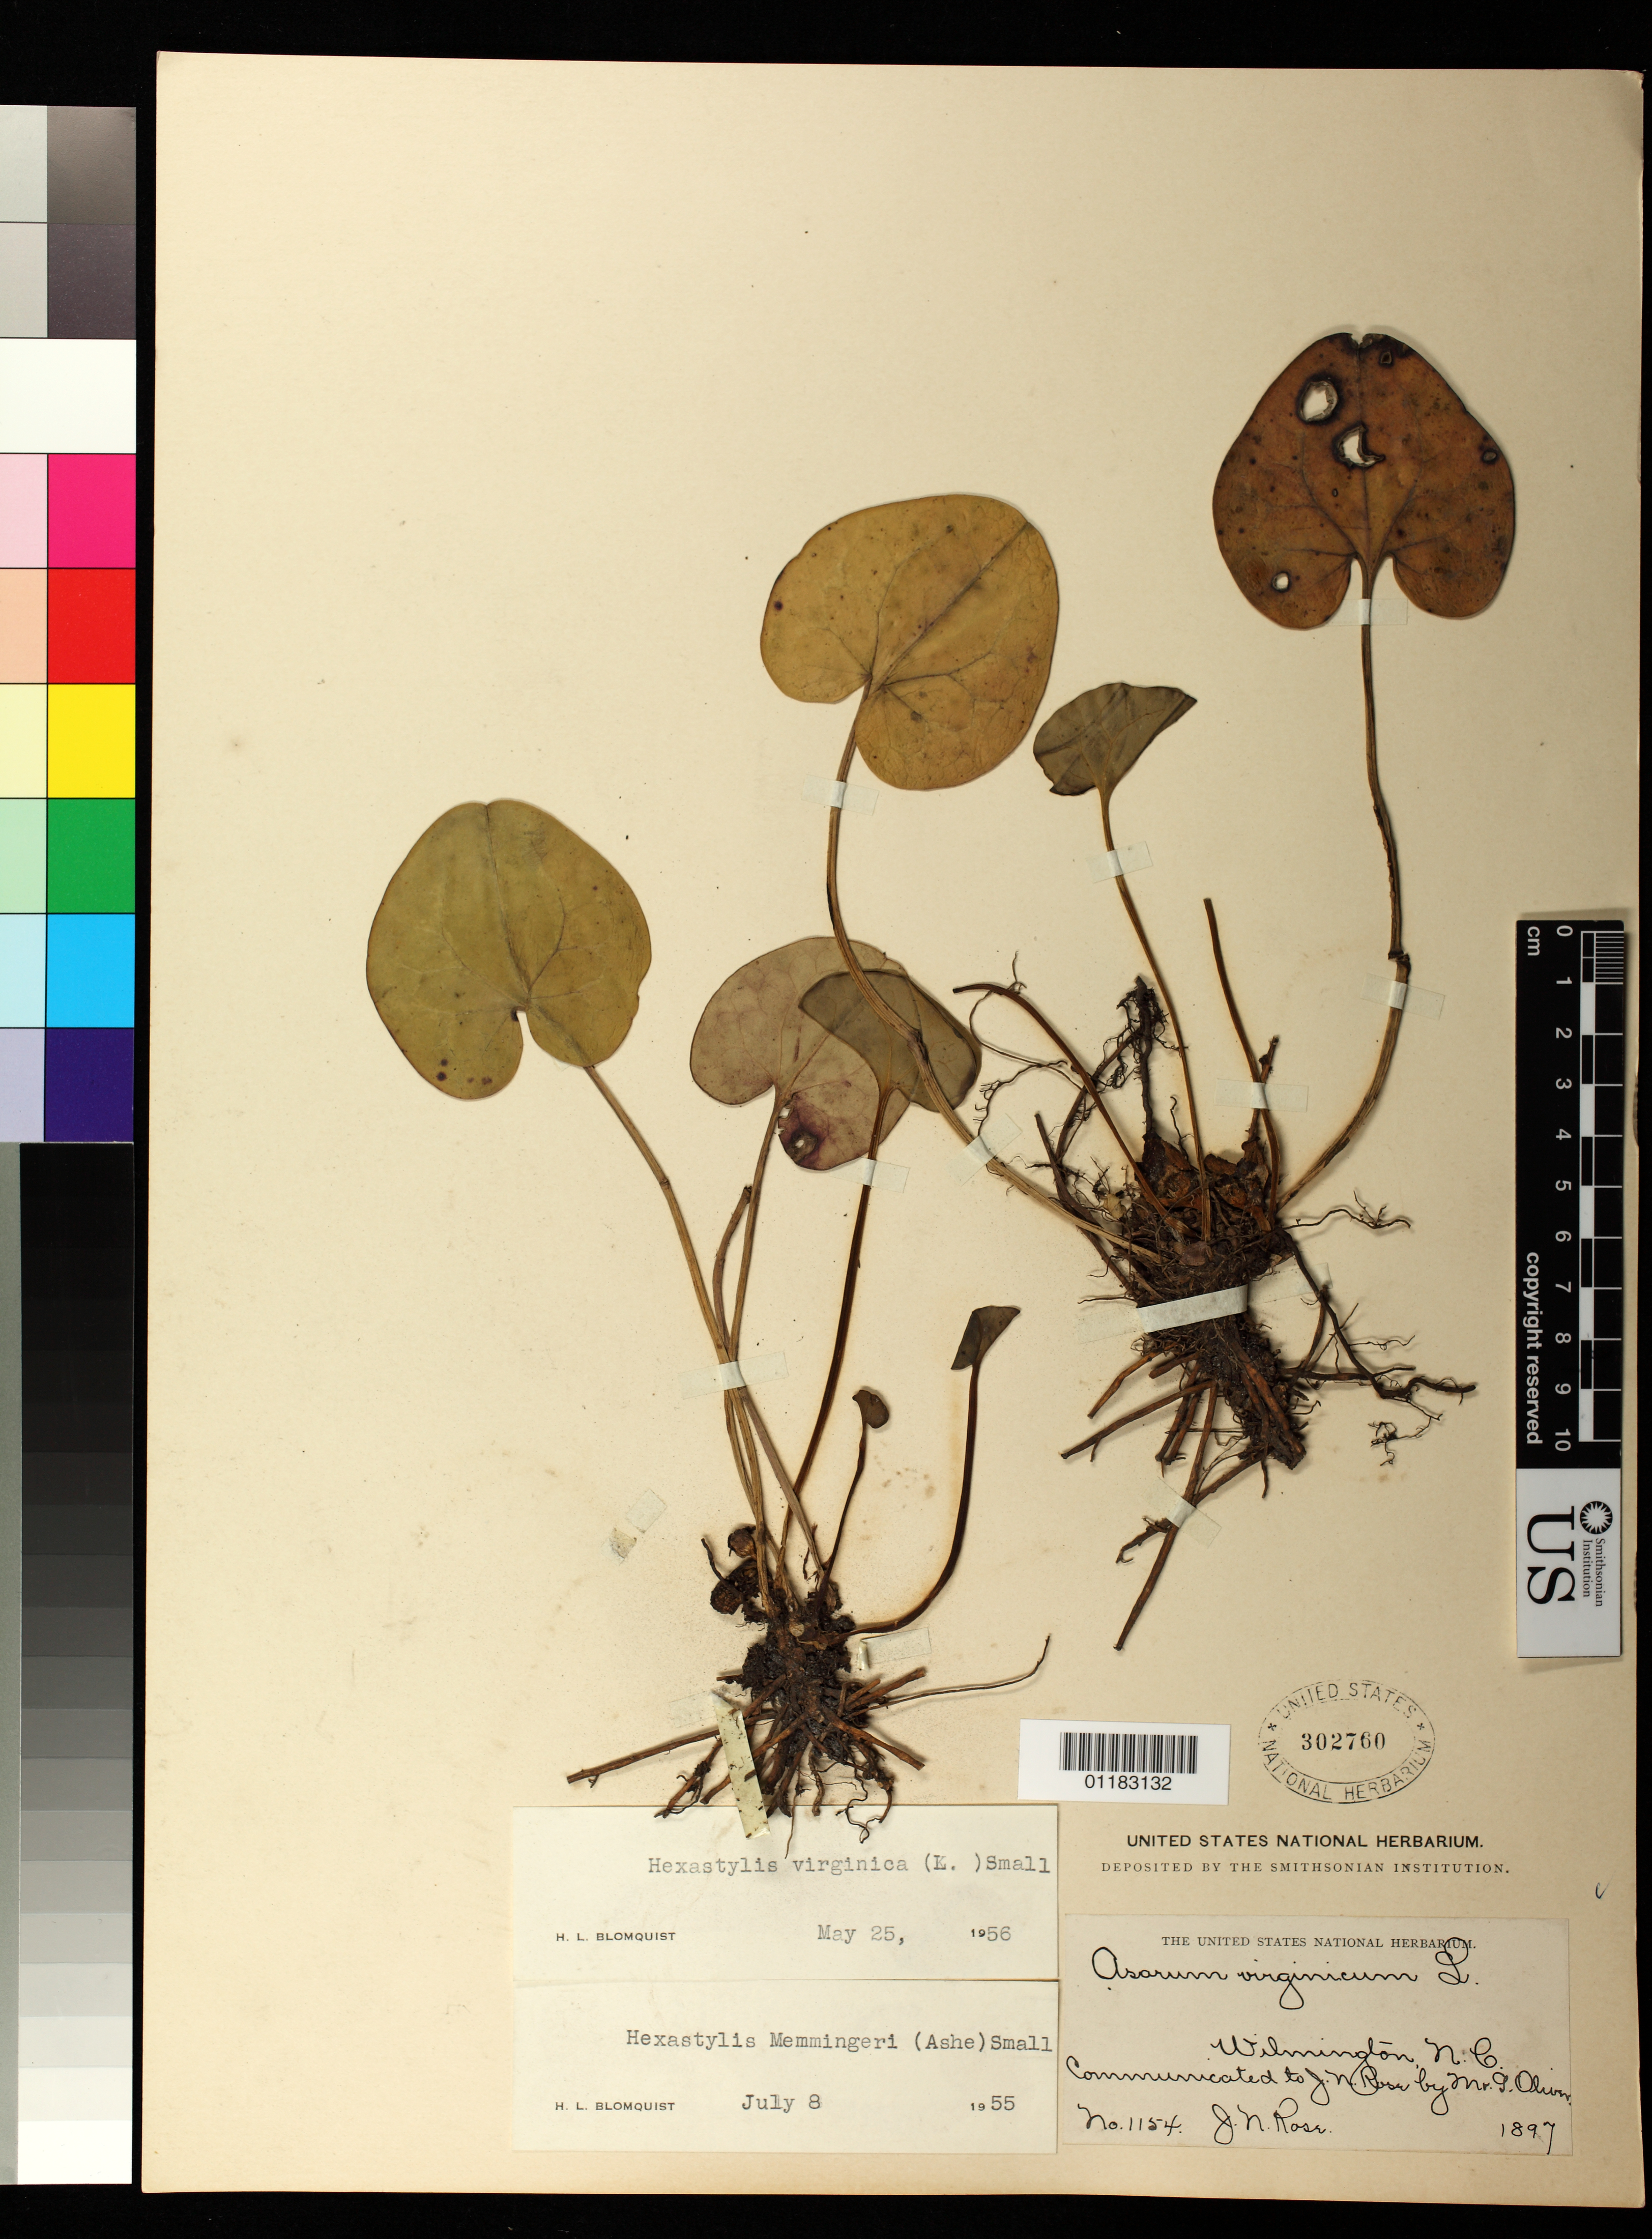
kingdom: Plantae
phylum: Tracheophyta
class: Magnoliopsida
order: Piperales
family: Aristolochiaceae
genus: Hexastylis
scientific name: Hexastylis virginica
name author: (L.) Small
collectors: J. N. Rose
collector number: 1154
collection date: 1897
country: United States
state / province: North Carolina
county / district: New Hanover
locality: Wilmington, New Hanover County.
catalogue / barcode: US 302760